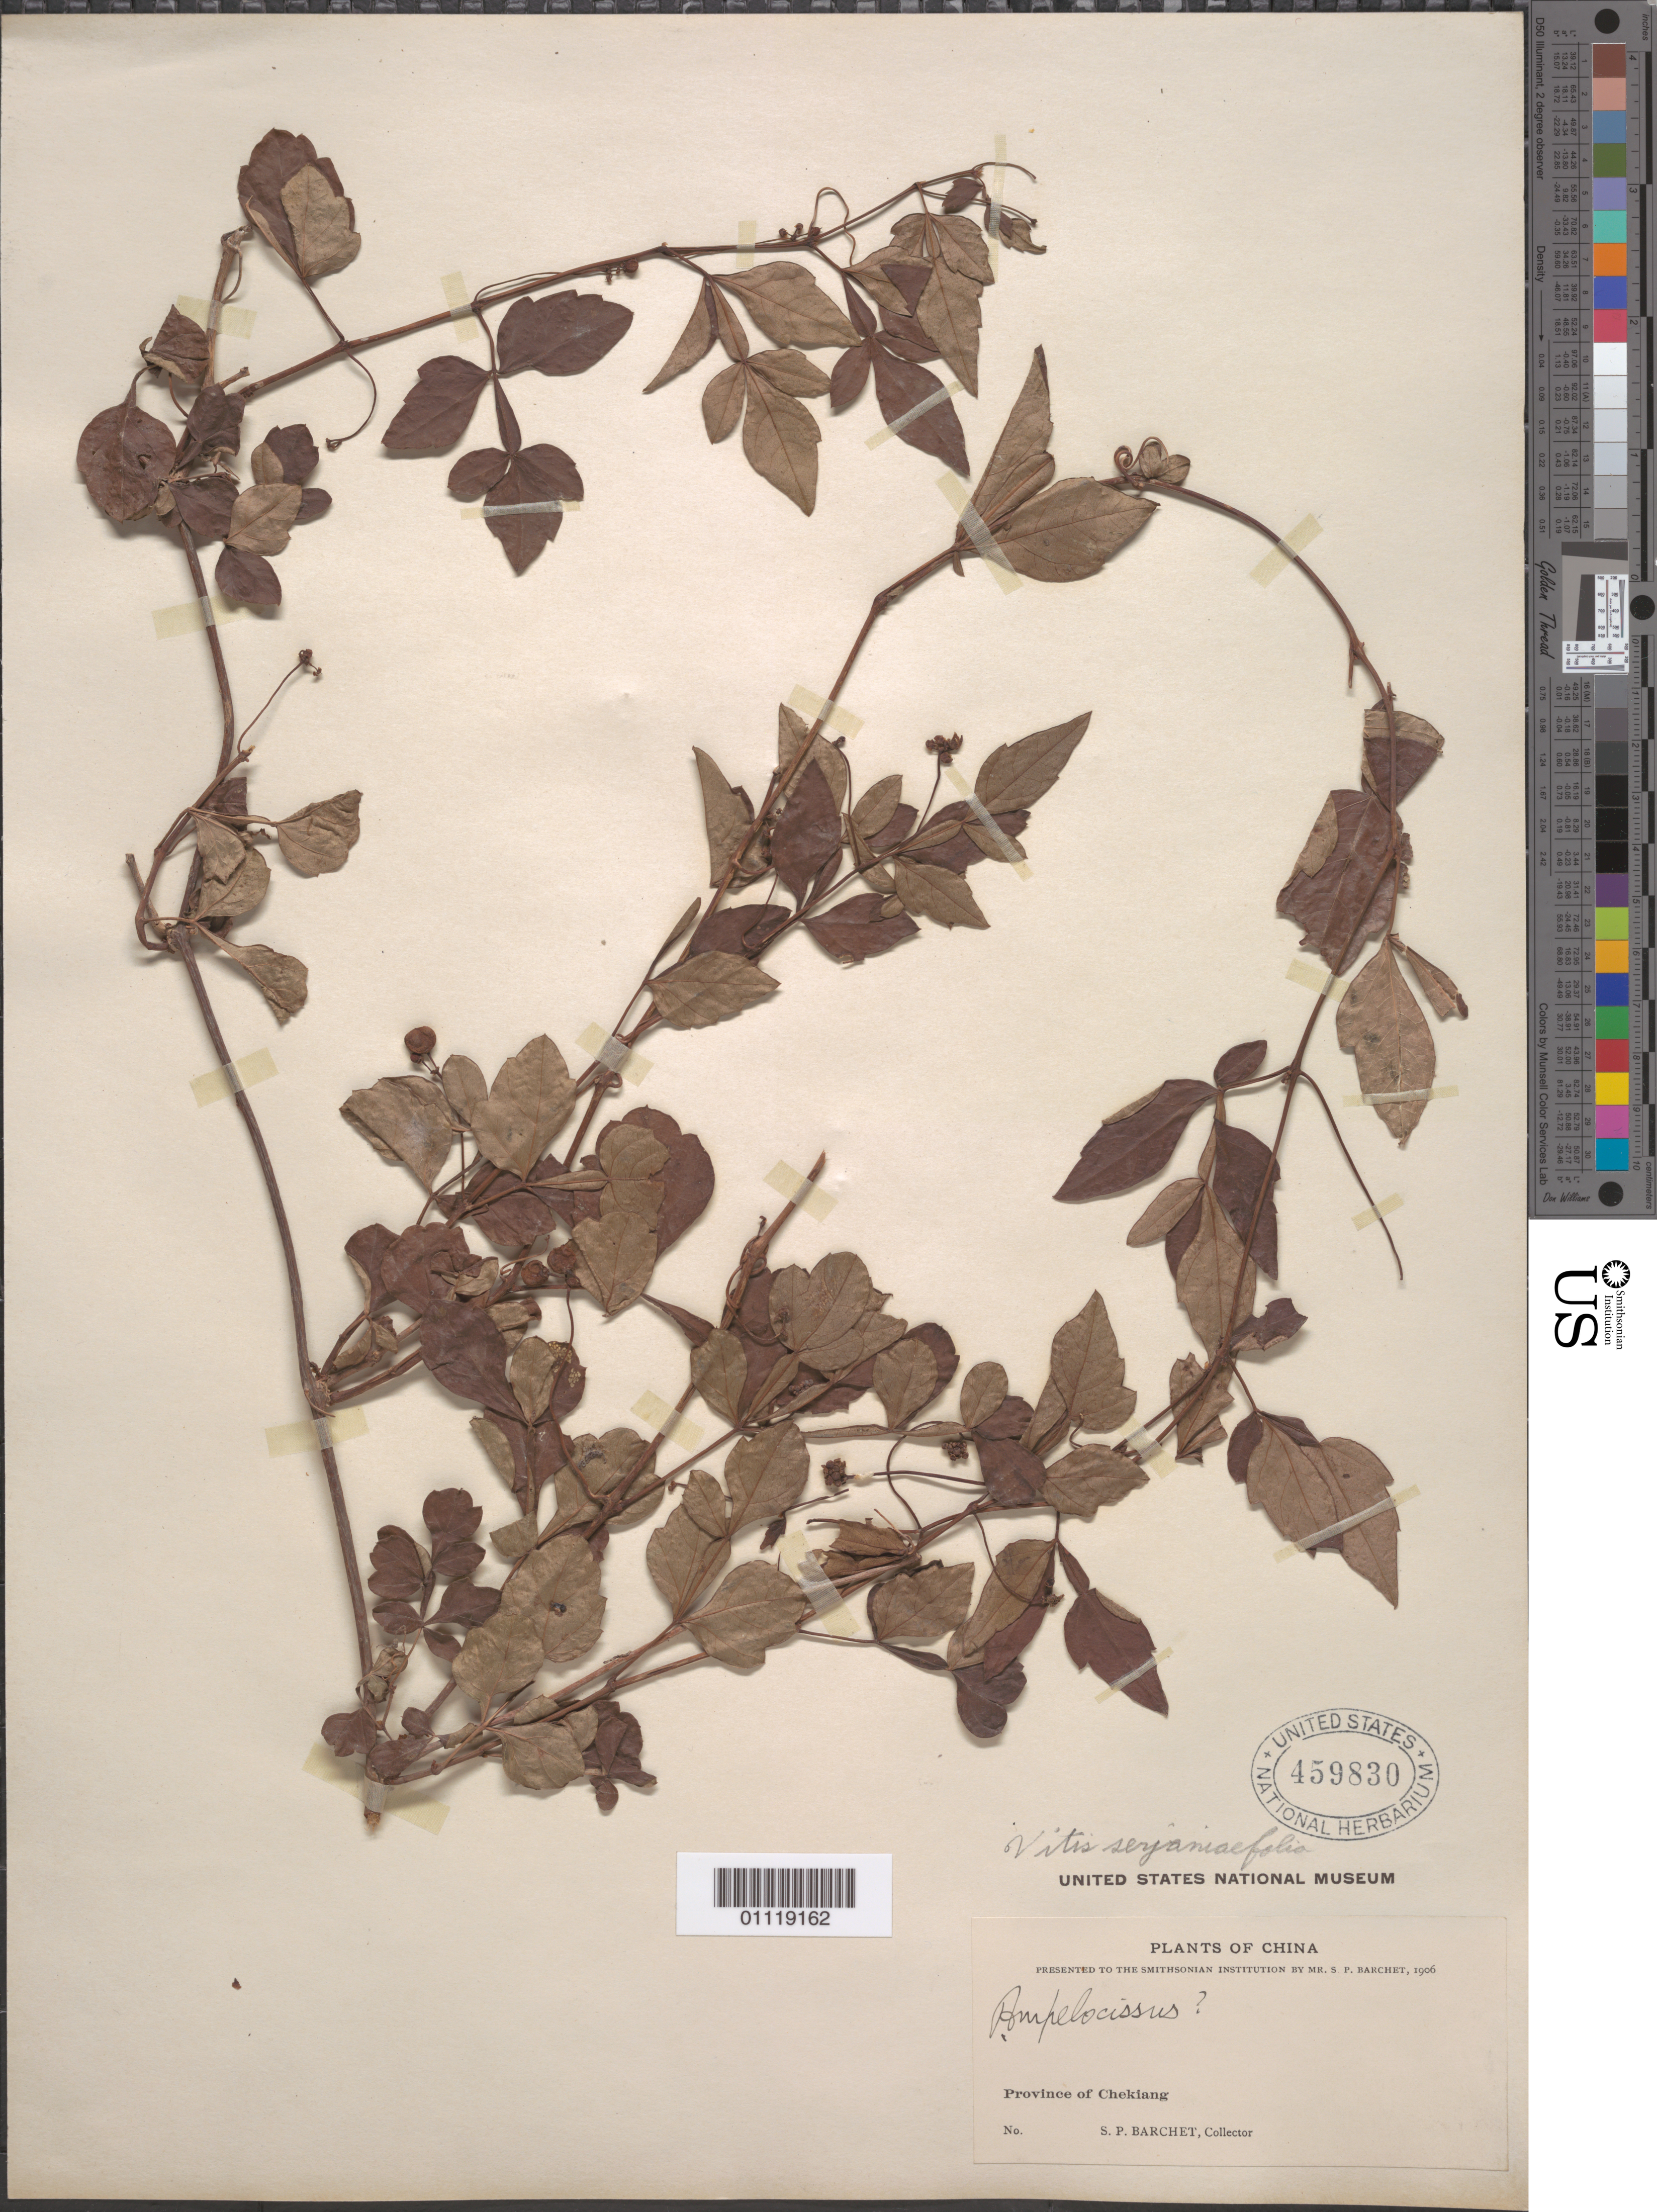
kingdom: Plantae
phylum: Tracheophyta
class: Magnoliopsida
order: Vitales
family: Vitaceae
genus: Ampelopsis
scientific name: Ampelopsis japonica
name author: (Thunb.) Makino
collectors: S. P. Barchet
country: China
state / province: Zhejiang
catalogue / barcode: US 459830